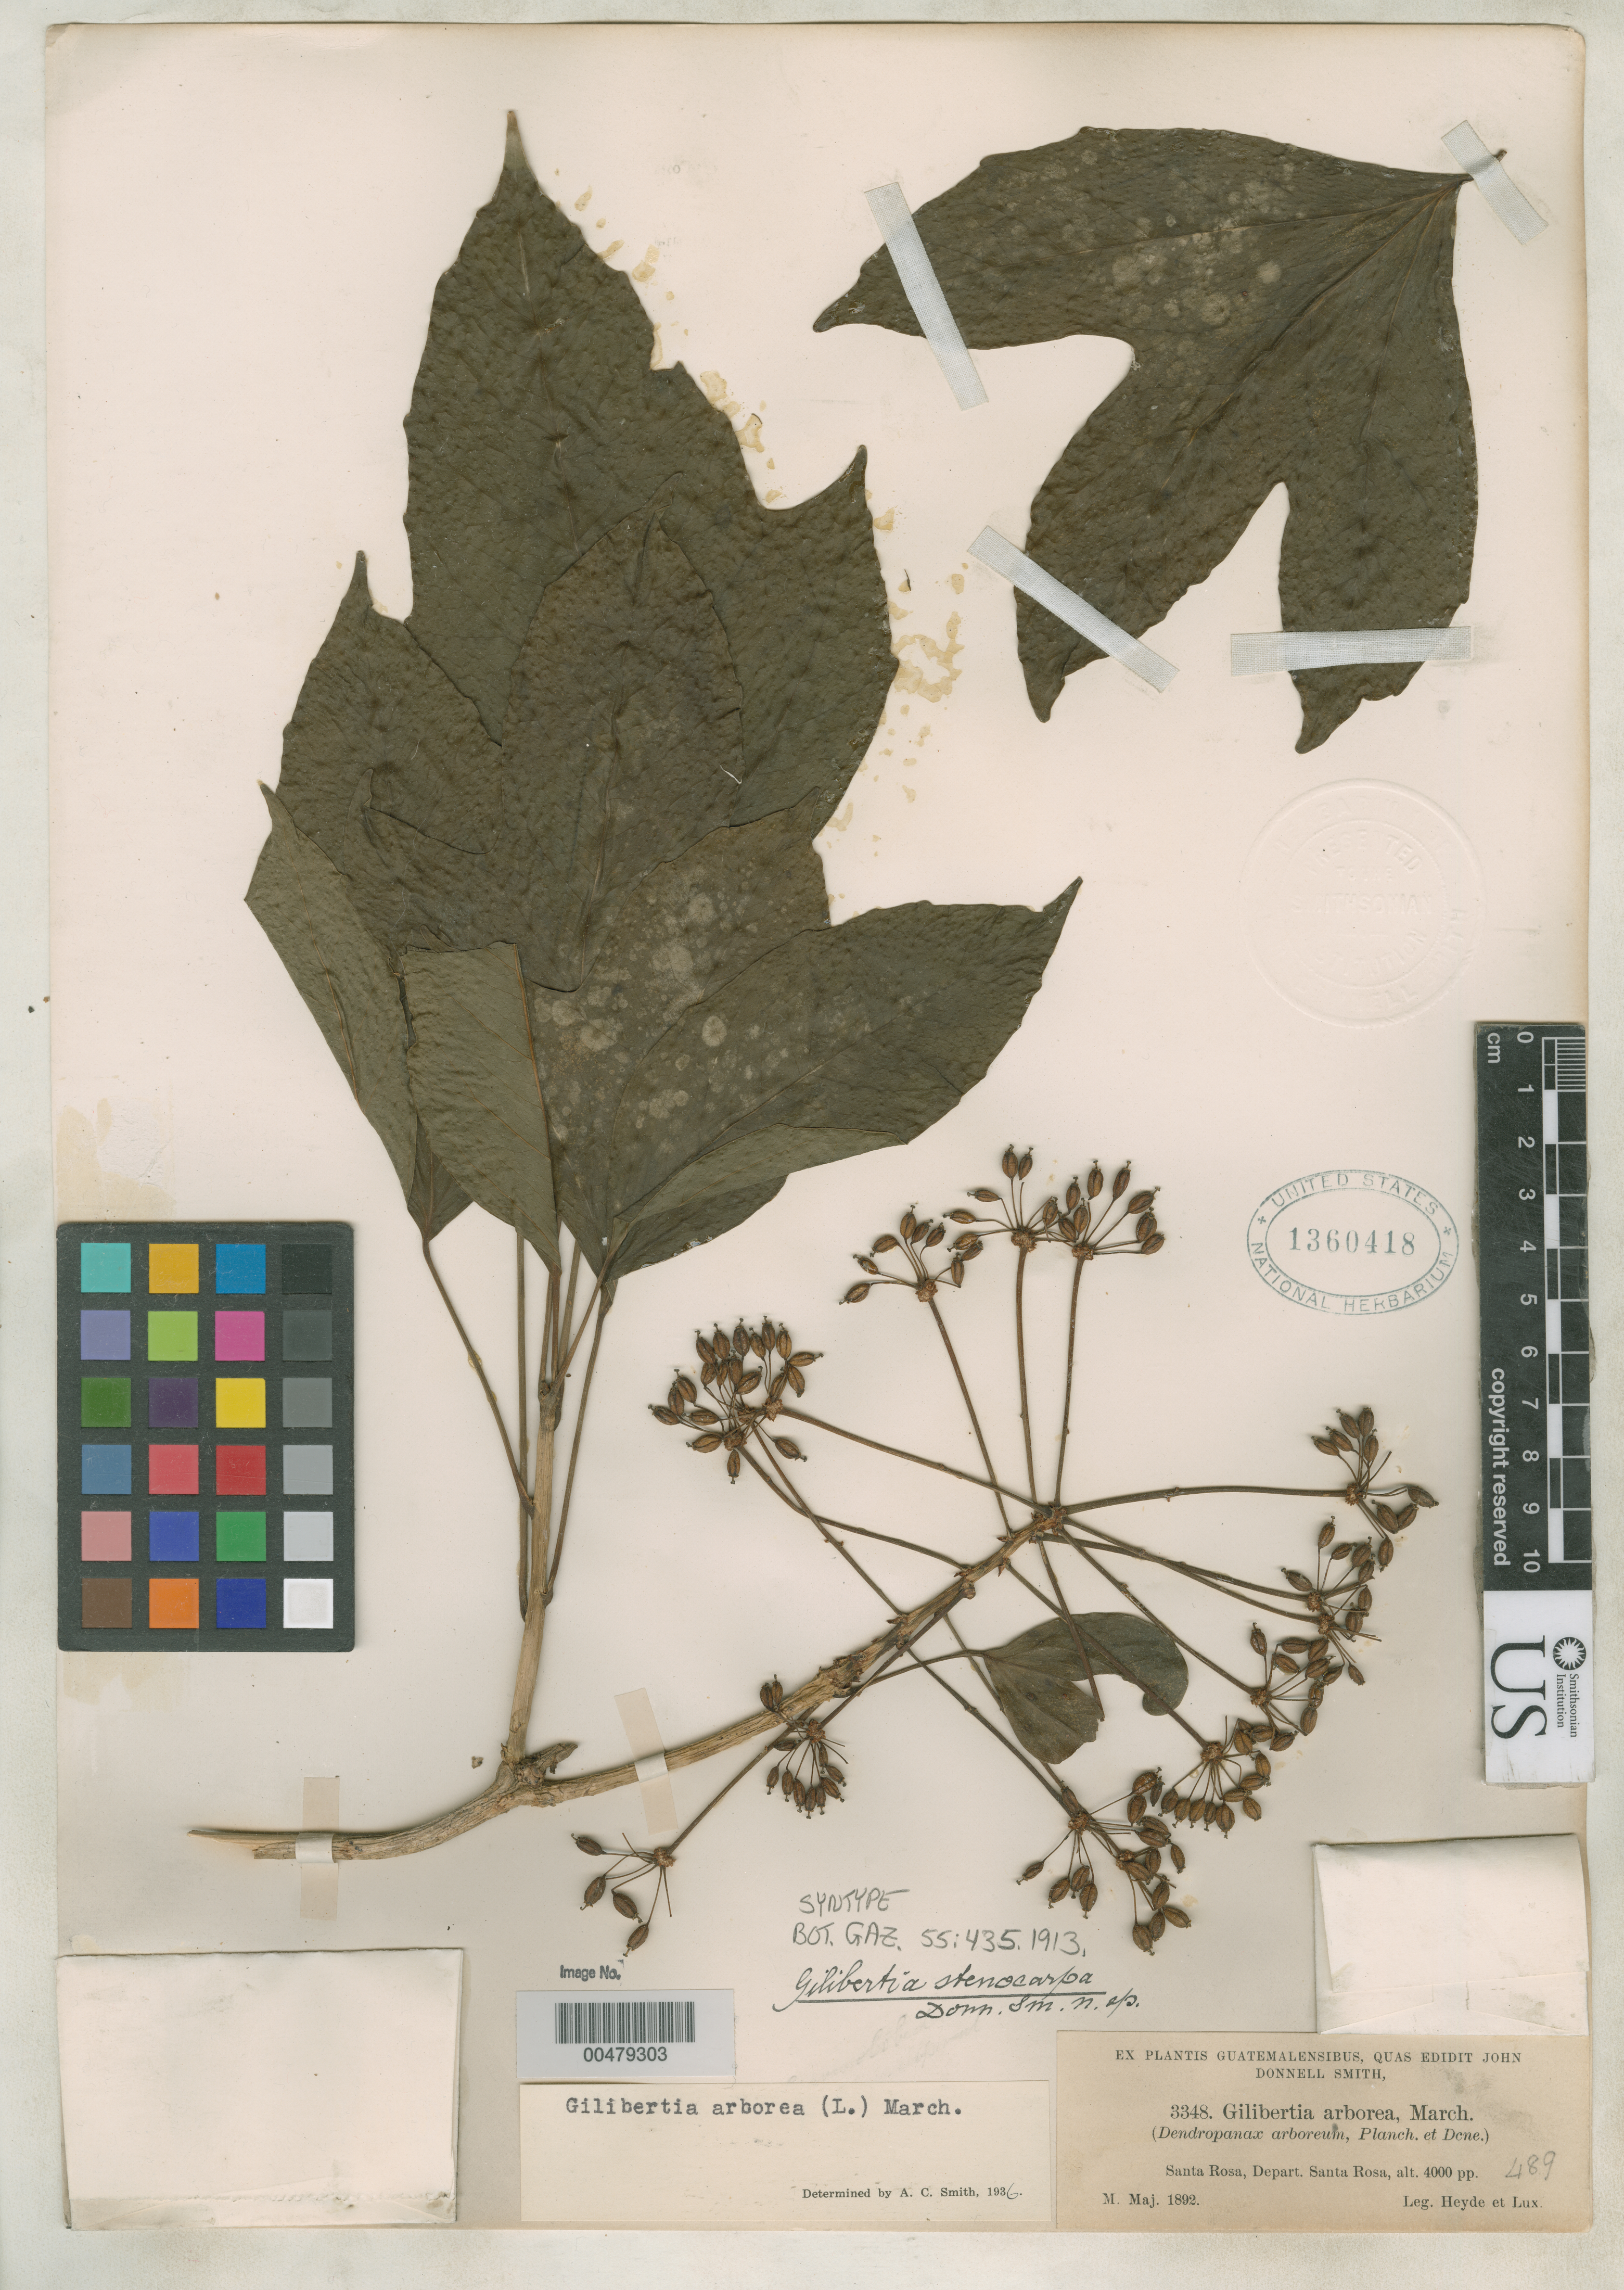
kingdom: Plantae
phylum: Tracheophyta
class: Magnoliopsida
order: Apiales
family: Araliaceae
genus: Gilibertia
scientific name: Gilibertia stenocarpa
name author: Donn. Sm.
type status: Syntype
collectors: E. T. Heyde & E. Lux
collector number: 3348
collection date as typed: May 1892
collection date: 1892-05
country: Guatemala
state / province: Santa Rosa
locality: Santa Rosa.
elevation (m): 1219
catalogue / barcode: US 1360418